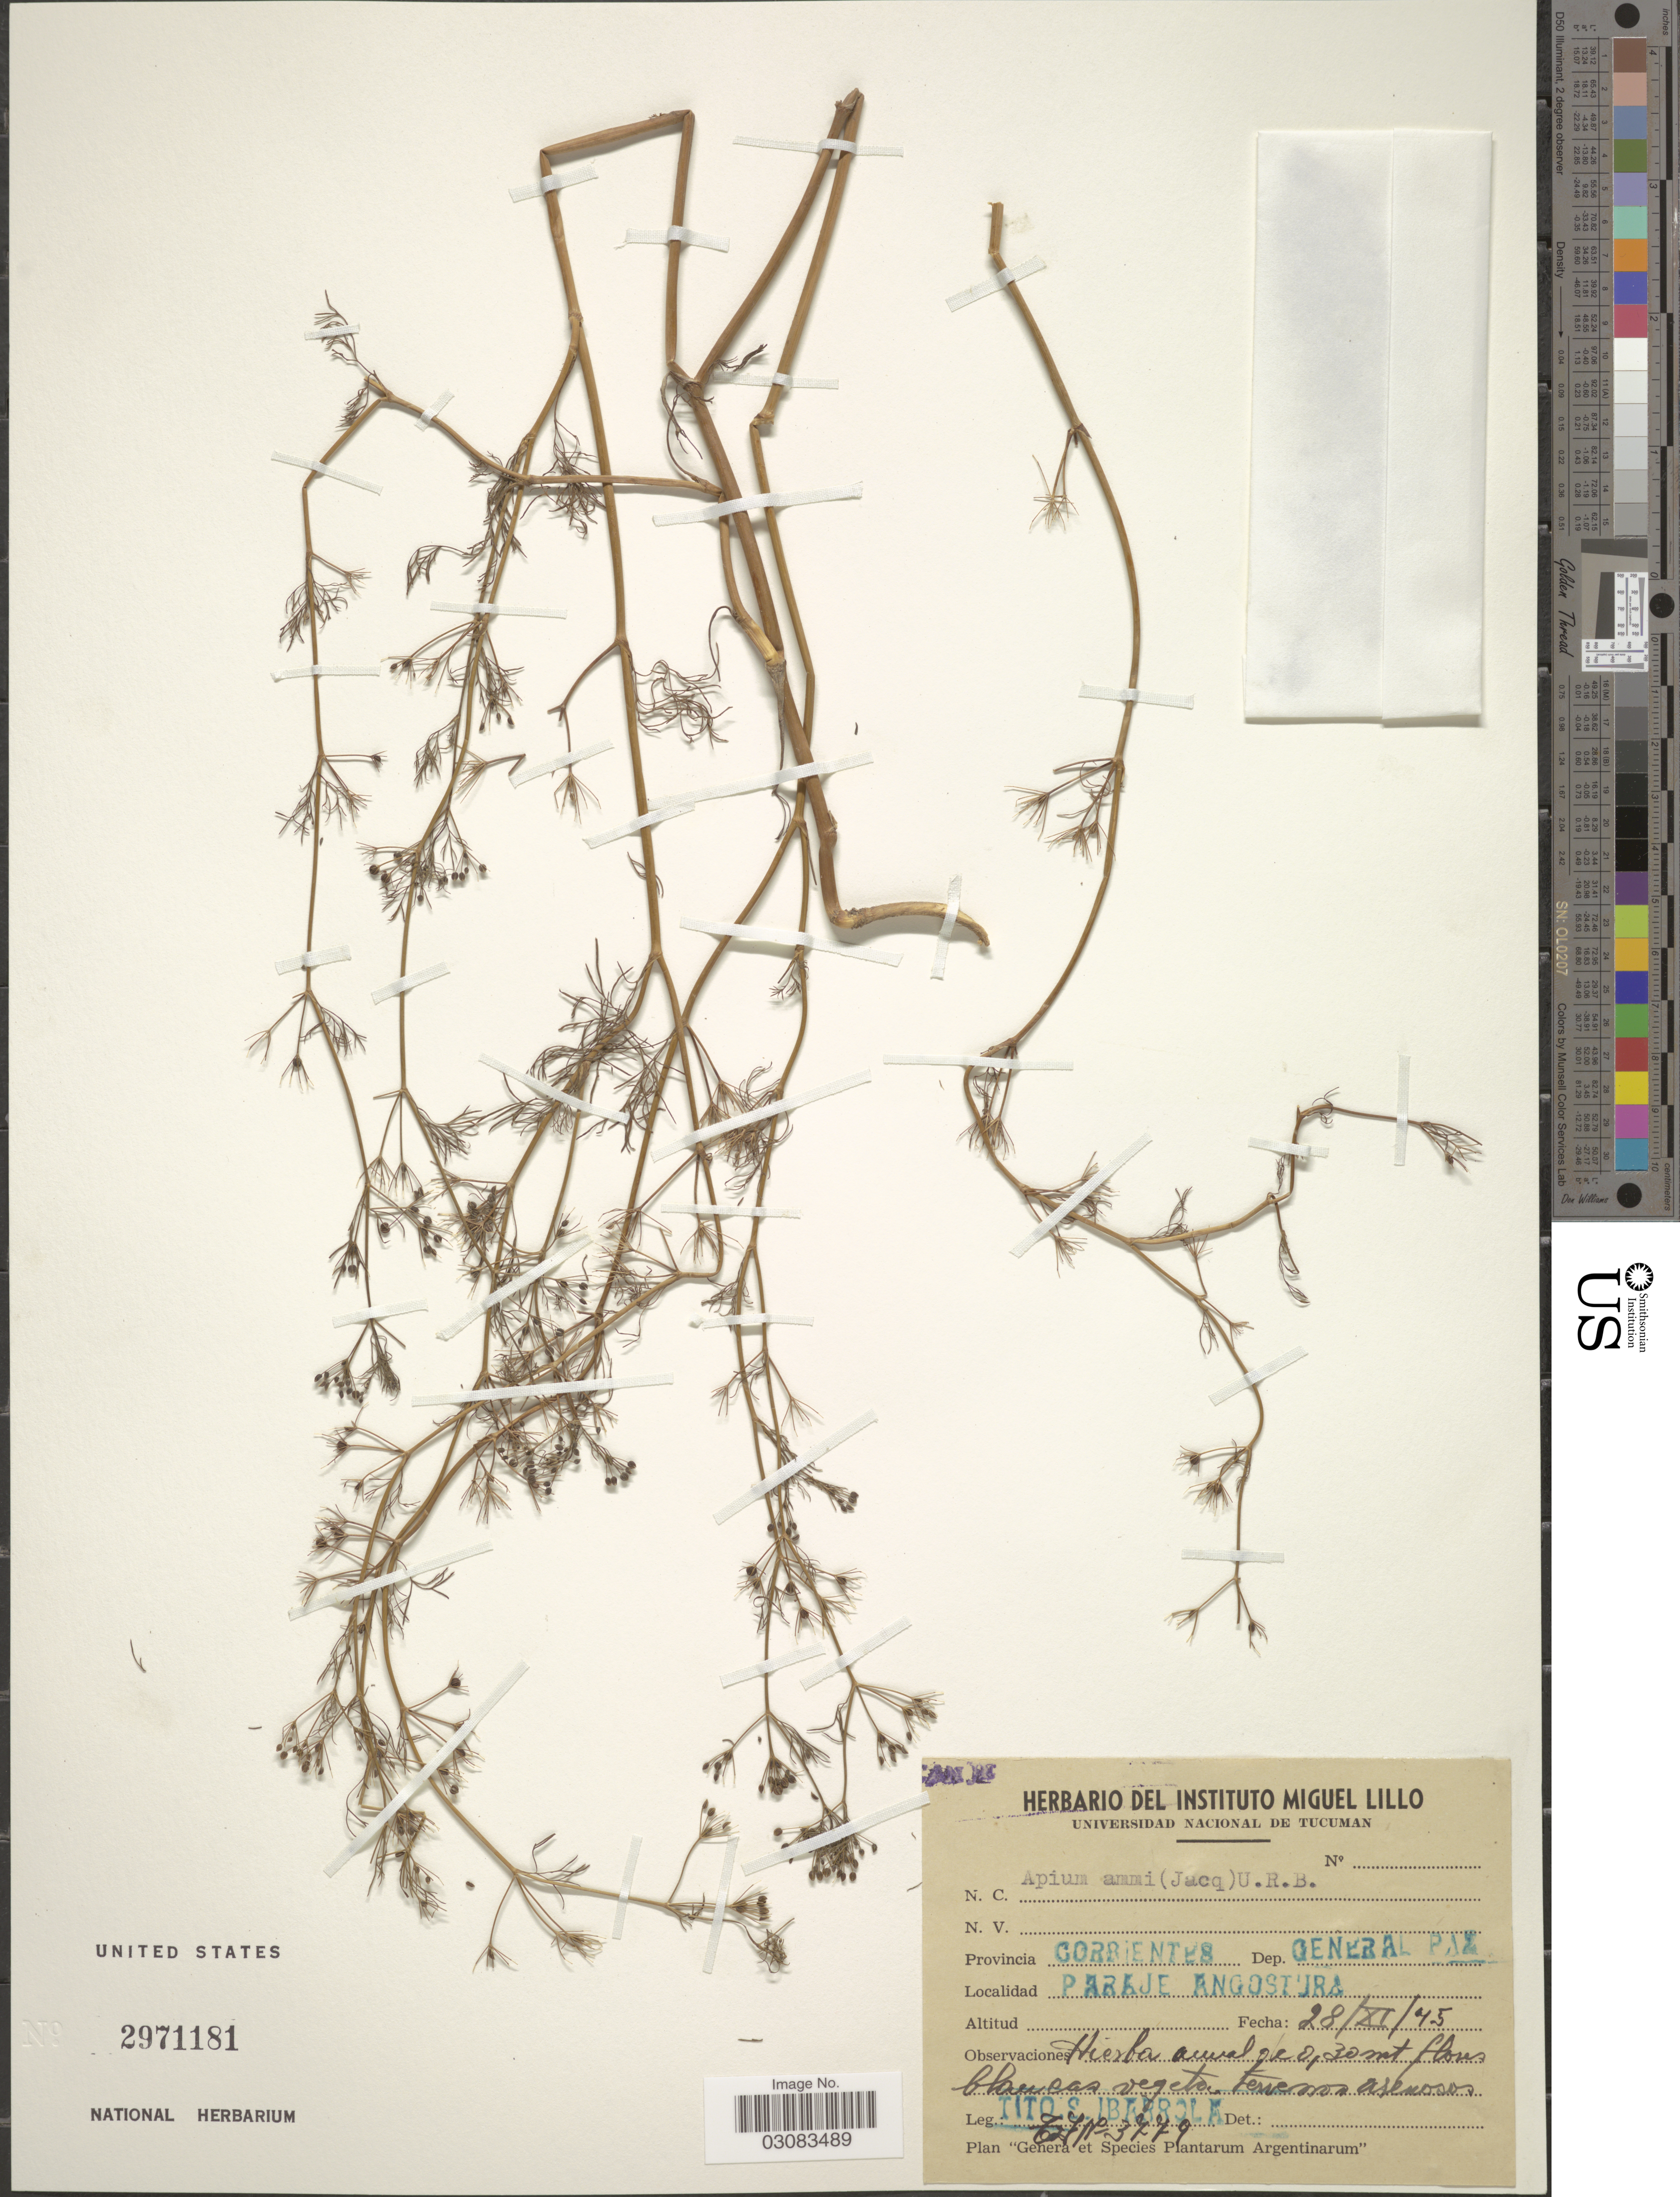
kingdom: Plantae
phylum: Tracheophyta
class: Magnoliopsida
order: Apiales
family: Apiaceae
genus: Cyclospermum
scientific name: Cyclospermum leptophyllum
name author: (Pers.) Sprague ex Britton & P. Wilson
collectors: T. Ibarrola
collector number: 3779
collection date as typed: Transcribed d/m/y: 28/11/45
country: Argentina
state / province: Corrientes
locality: Dep. General Paz. Paraje Angostura.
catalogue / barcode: US 2971181